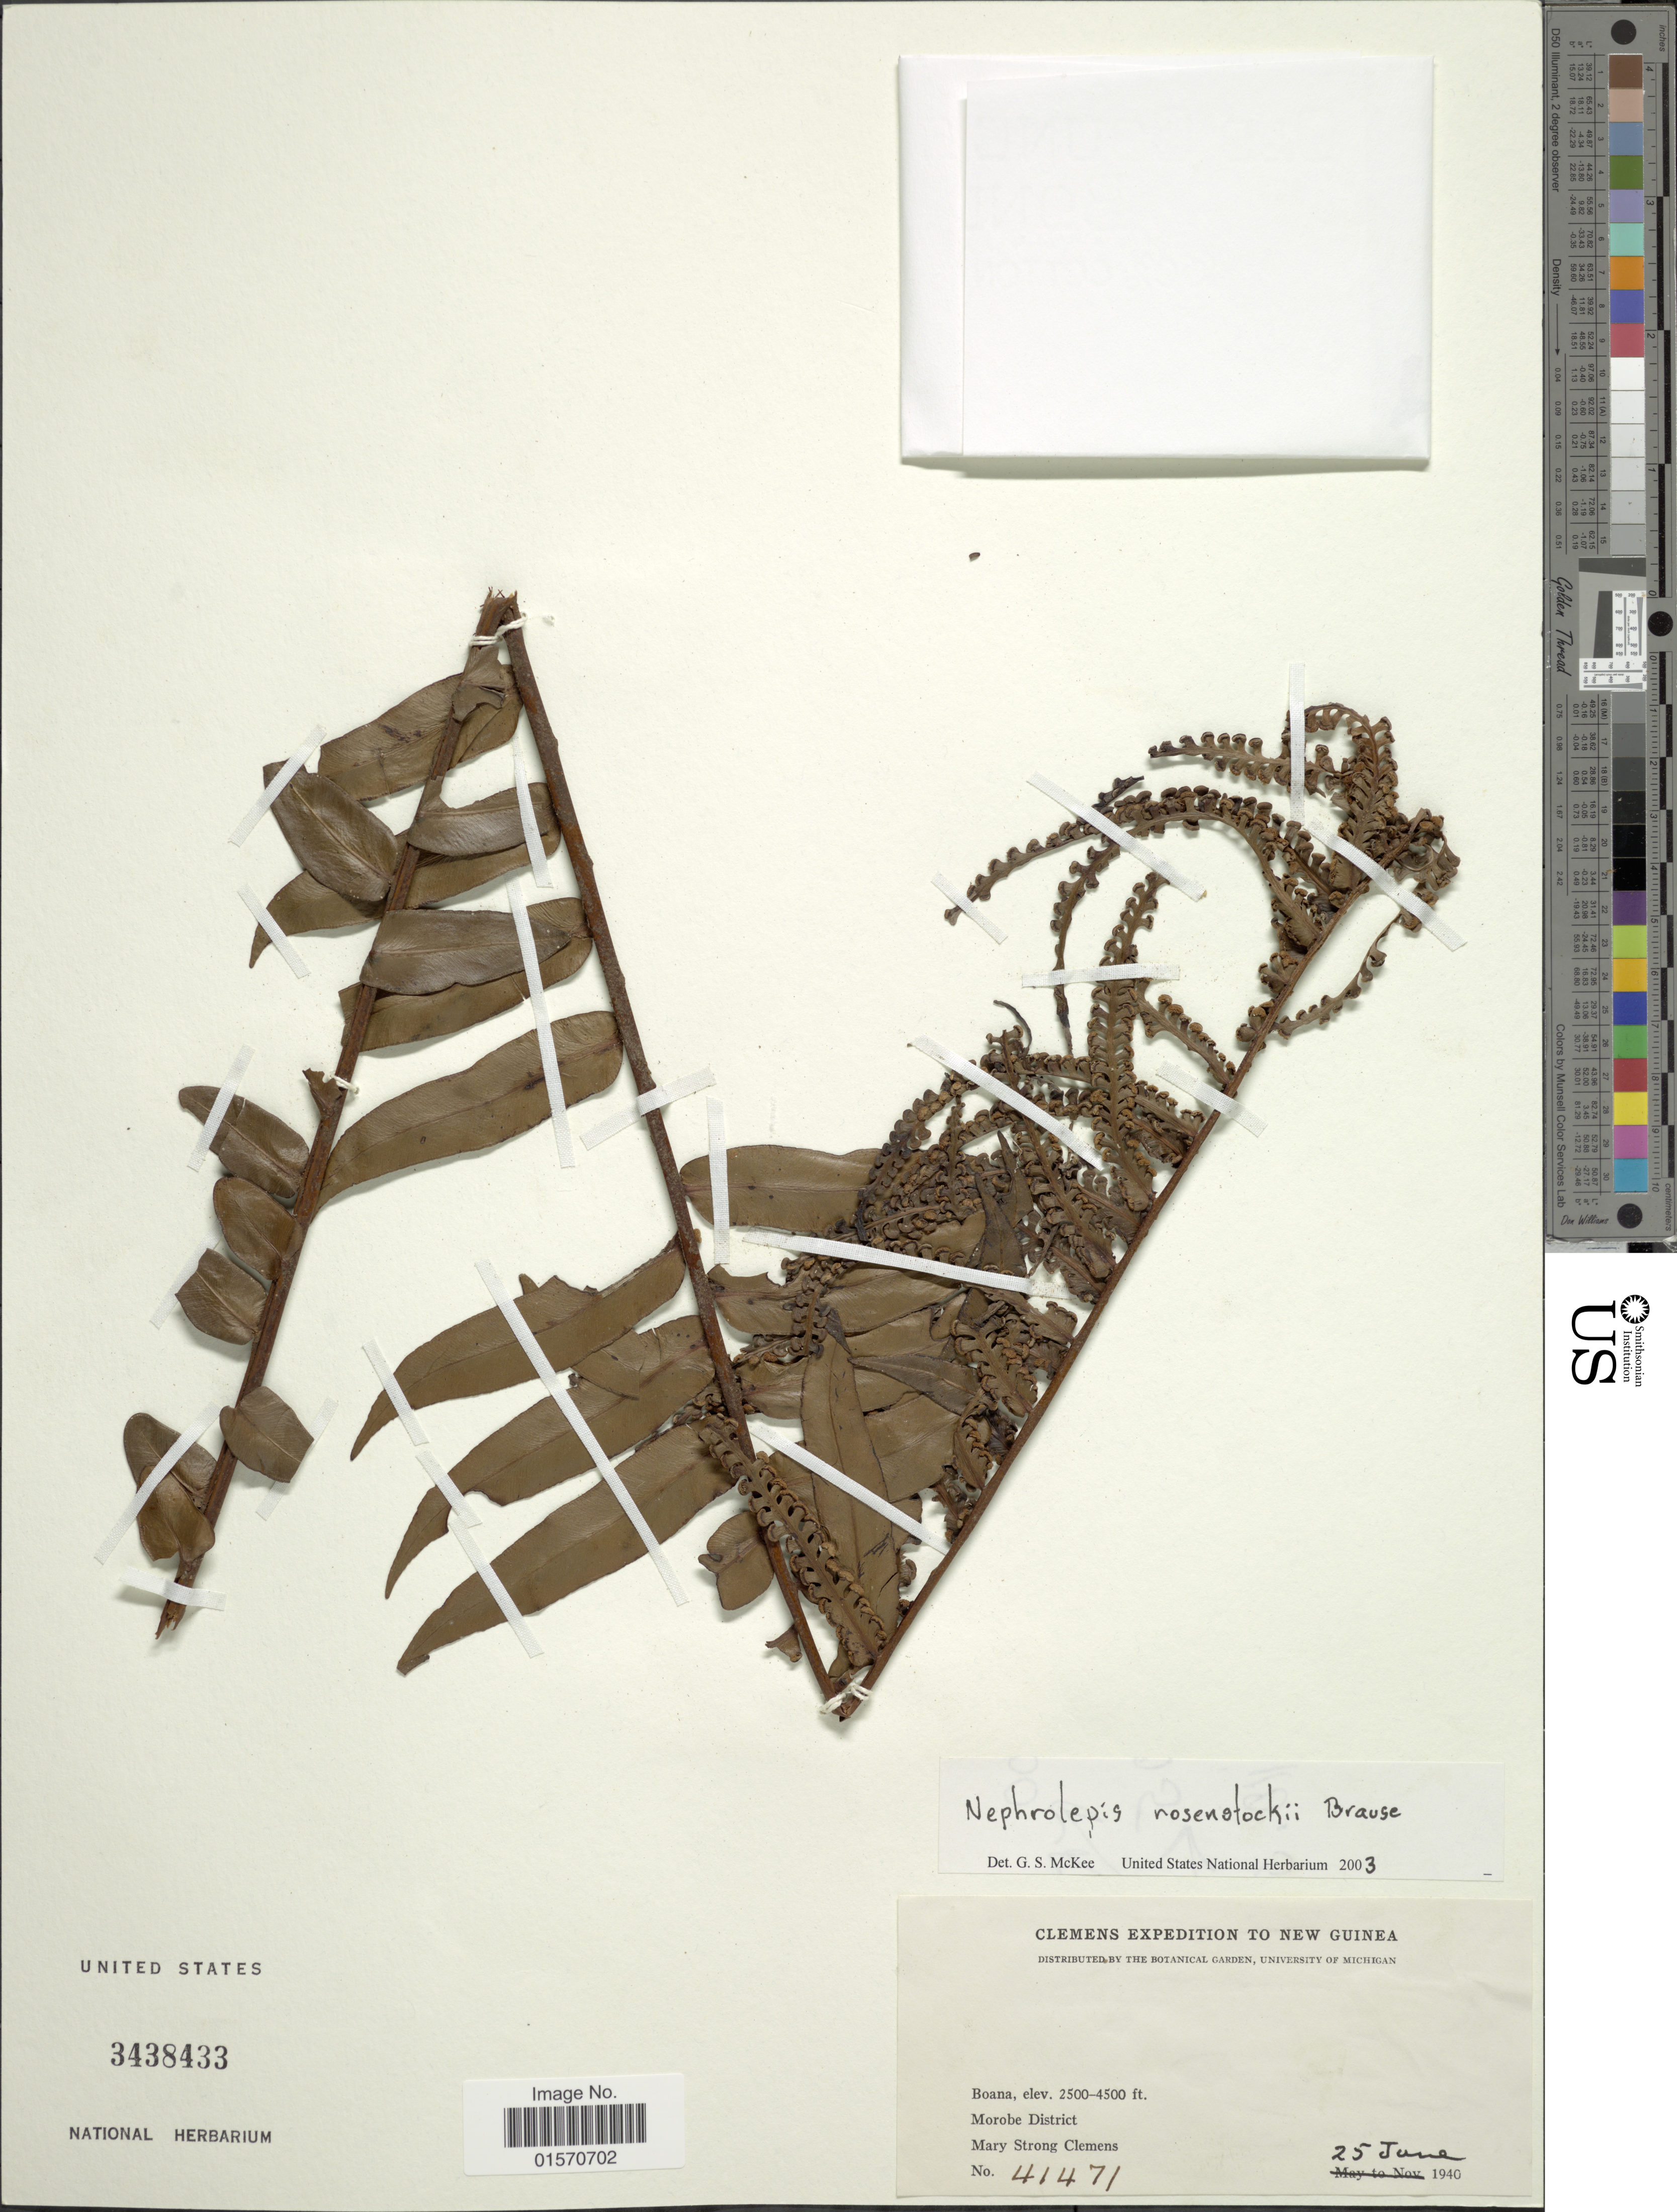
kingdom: Plantae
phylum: Tracheophyta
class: Polypodiopsida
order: Polypodiales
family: Nephrolepidaceae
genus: Nephrolepis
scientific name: Nephrolepis rosenstockii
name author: Brause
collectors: M. S. Clemens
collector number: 41471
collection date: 1940-06-25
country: Papua New Guinea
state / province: Morobe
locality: New Guinea, Boana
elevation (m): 762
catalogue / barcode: US 3438433